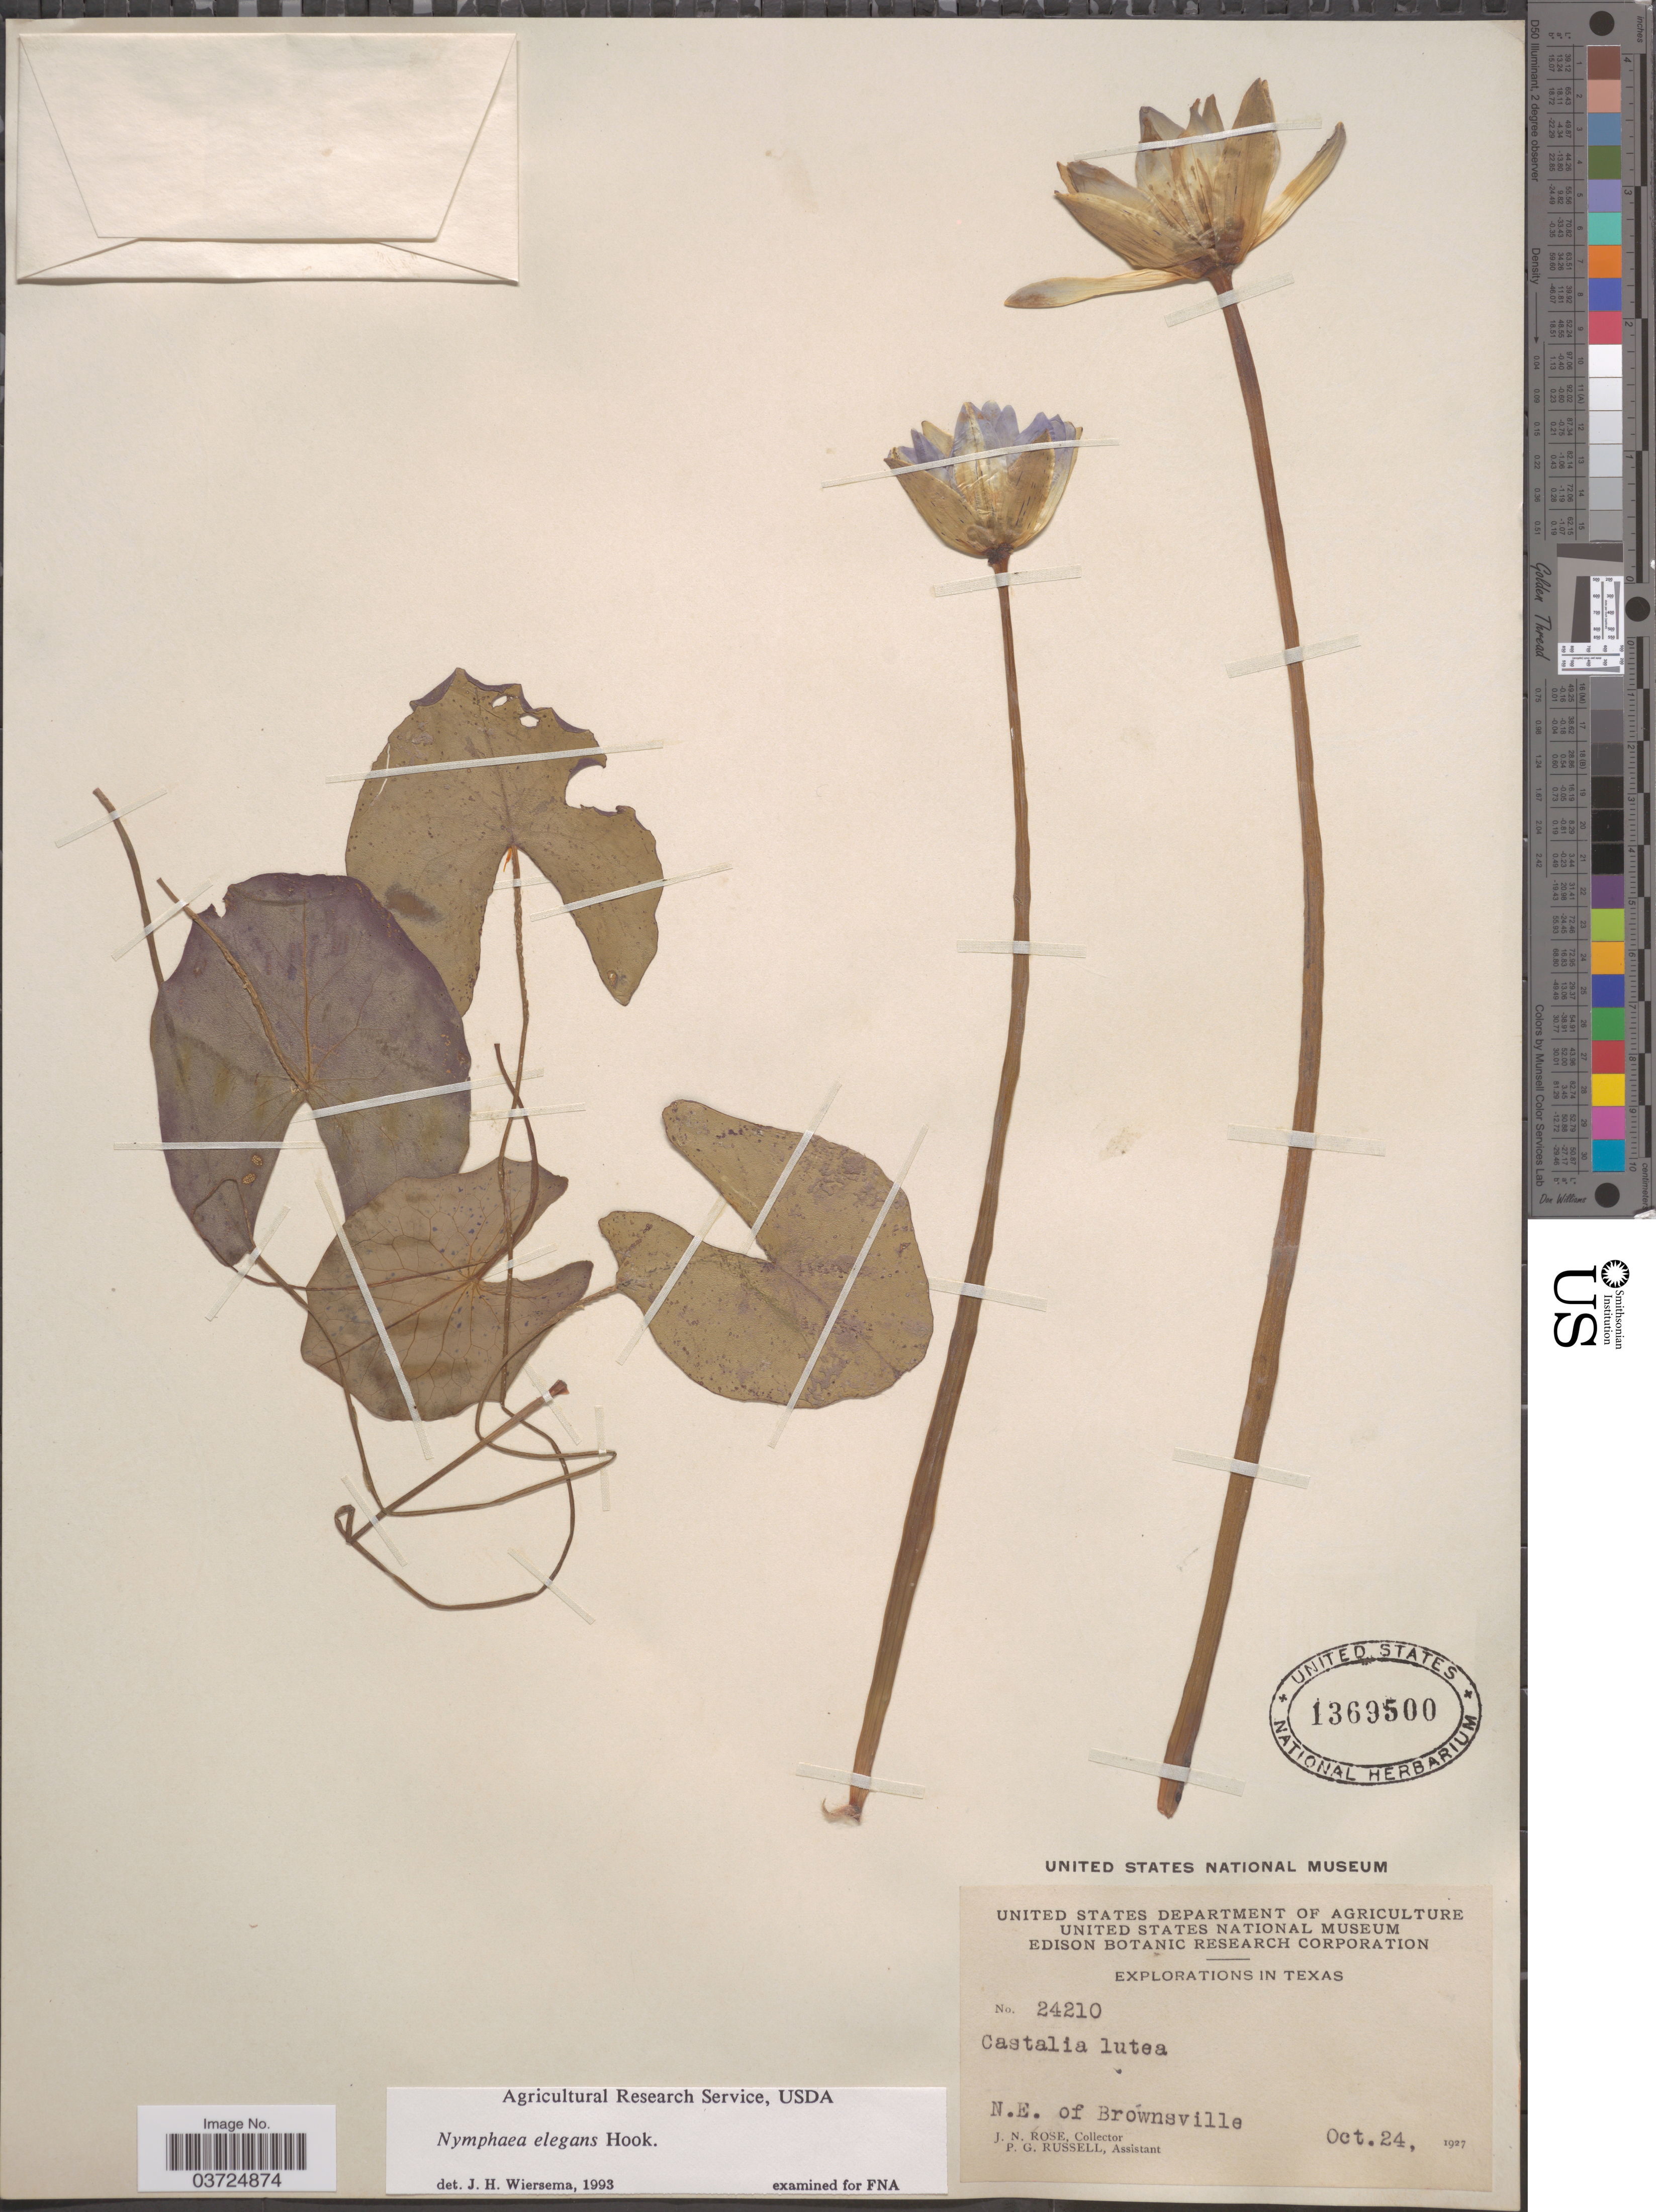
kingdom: Plantae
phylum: Tracheophyta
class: Magnoliopsida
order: Nymphaeales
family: Nymphaeaceae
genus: Nymphaea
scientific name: Nymphaea elegans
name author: Hook.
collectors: J. N. Rose & P. G. Russell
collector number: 24210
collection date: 1927-10-24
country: United States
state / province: Texas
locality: N. E. of Brownsville.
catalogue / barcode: US 1369500